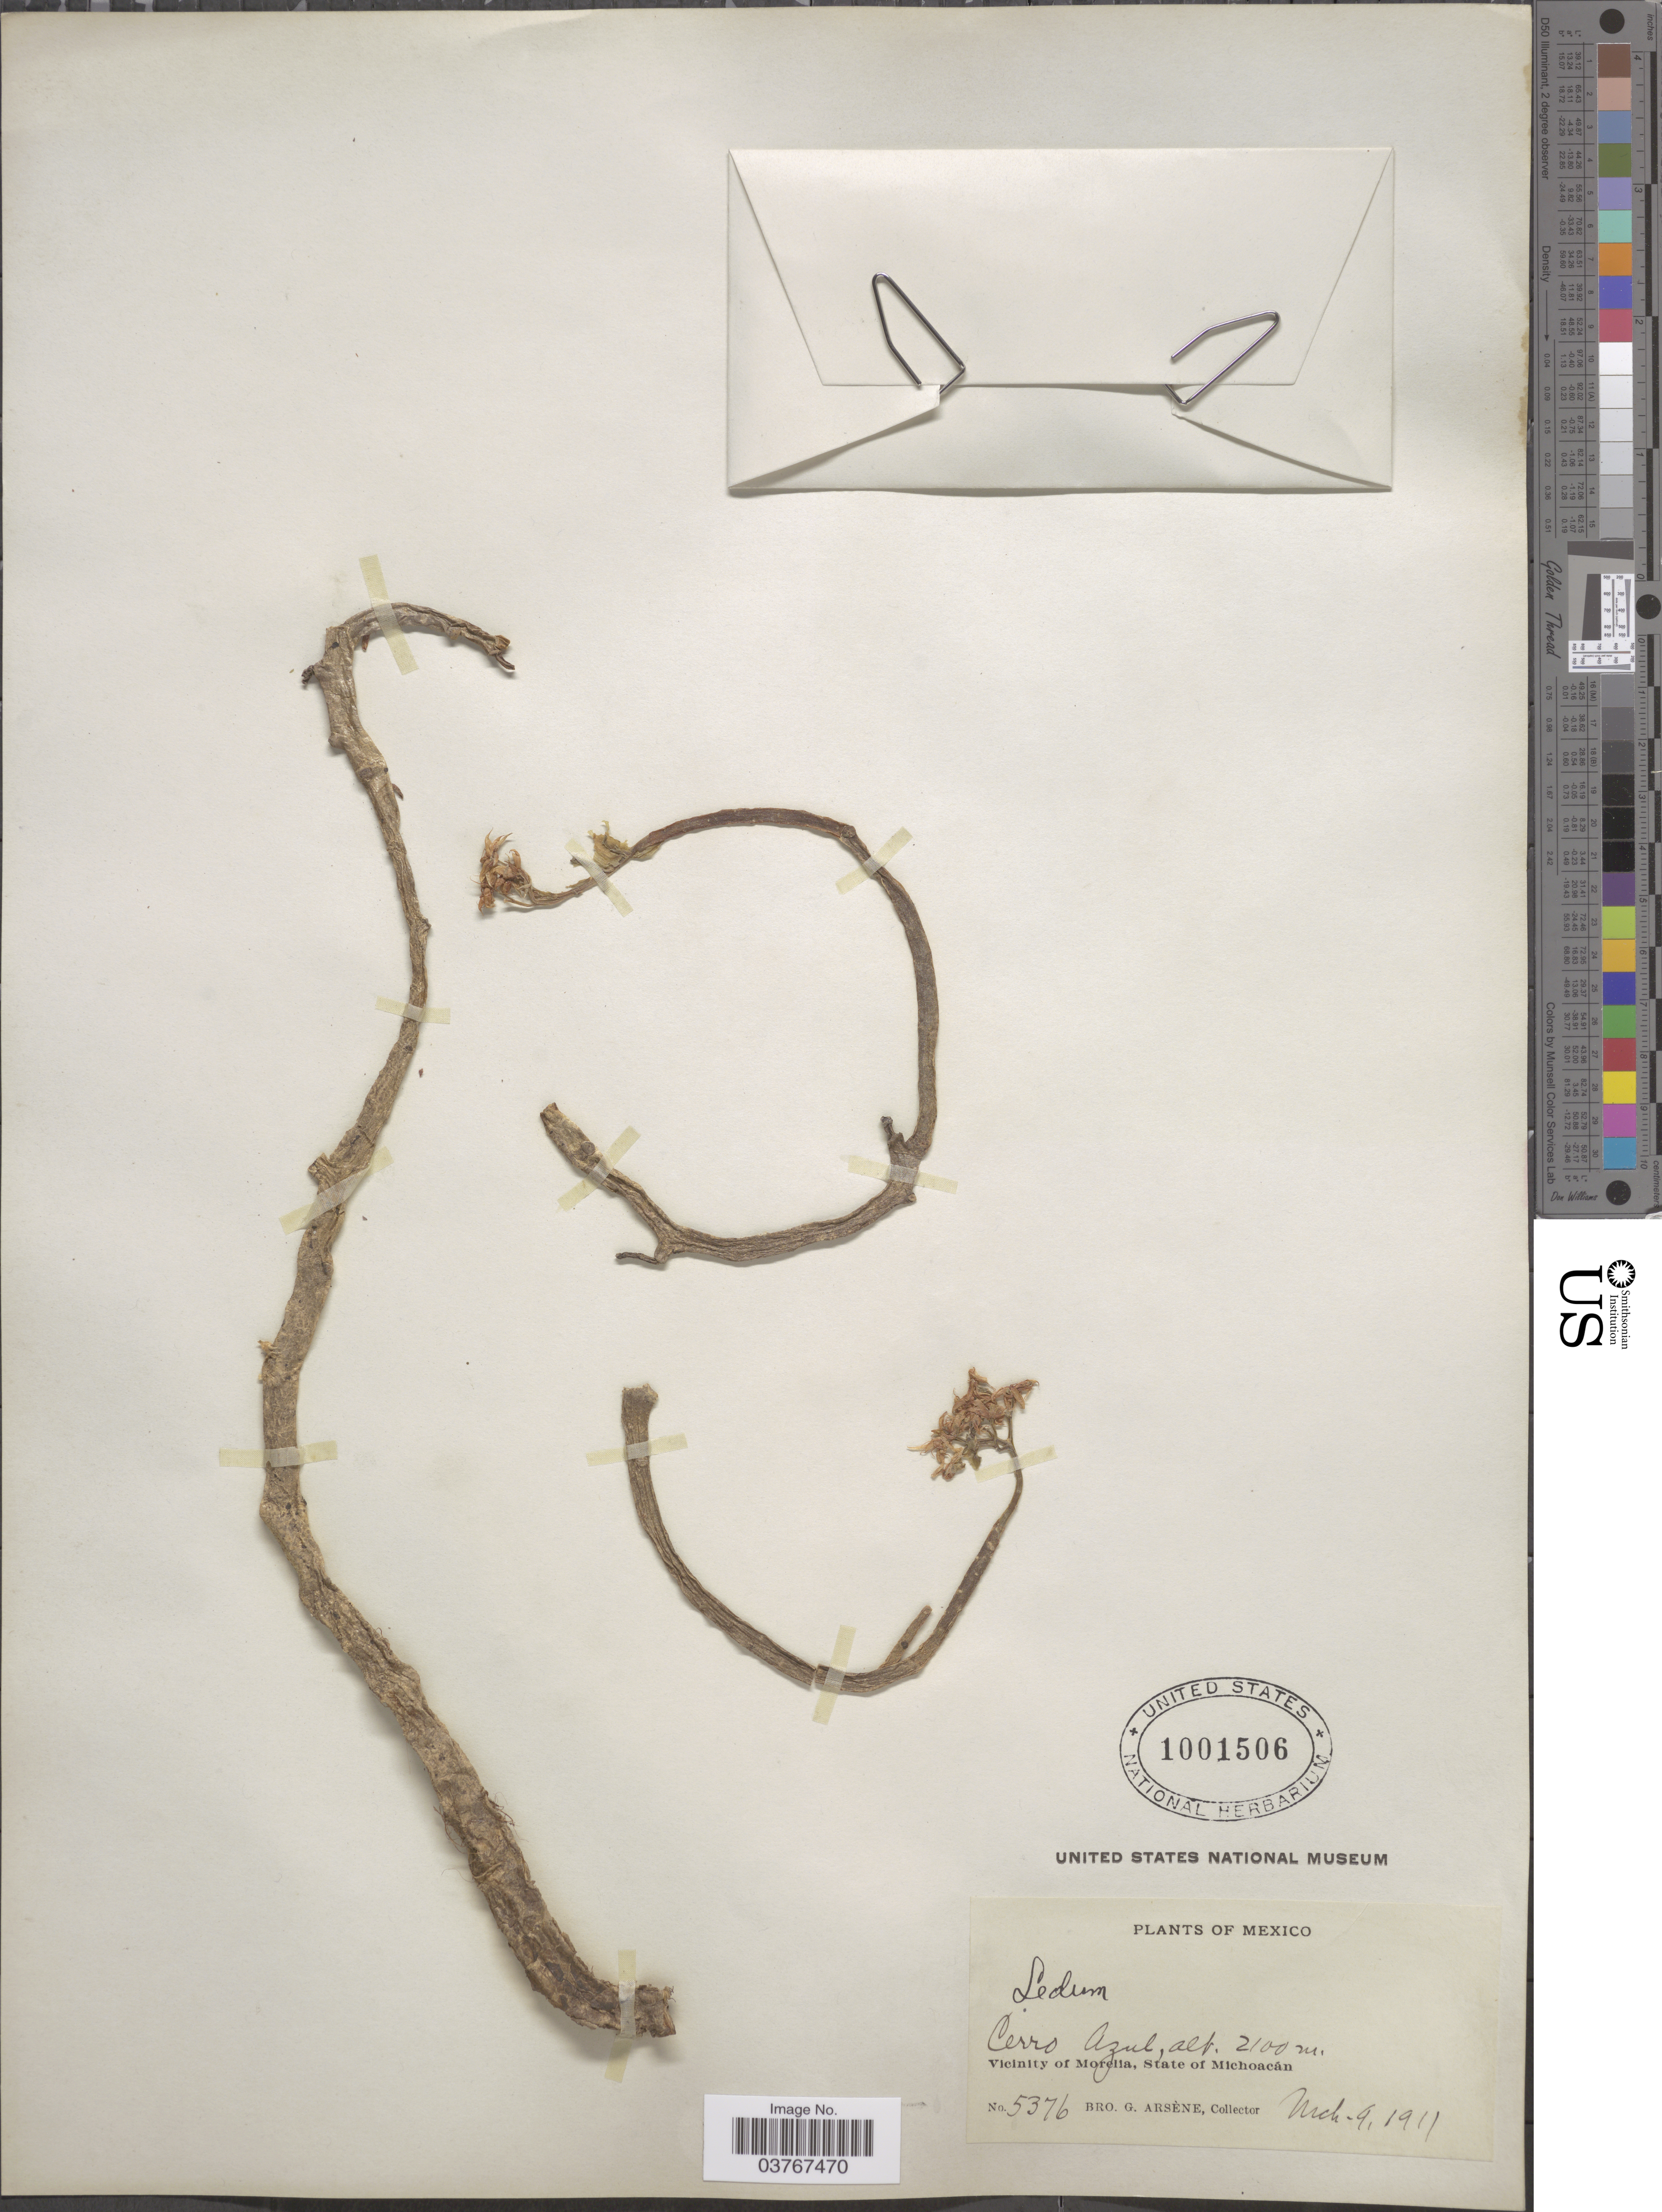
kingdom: Plantae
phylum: Tracheophyta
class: Magnoliopsida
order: Saxifragales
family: Crassulaceae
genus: Sedum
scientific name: Sedum sp.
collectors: Bro. G. Arsène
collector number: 5376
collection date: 1911-03-09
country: Mexico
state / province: Michoacán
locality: Cerro Azul. Vicinity of Morelia.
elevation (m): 2100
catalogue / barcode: US 1001506